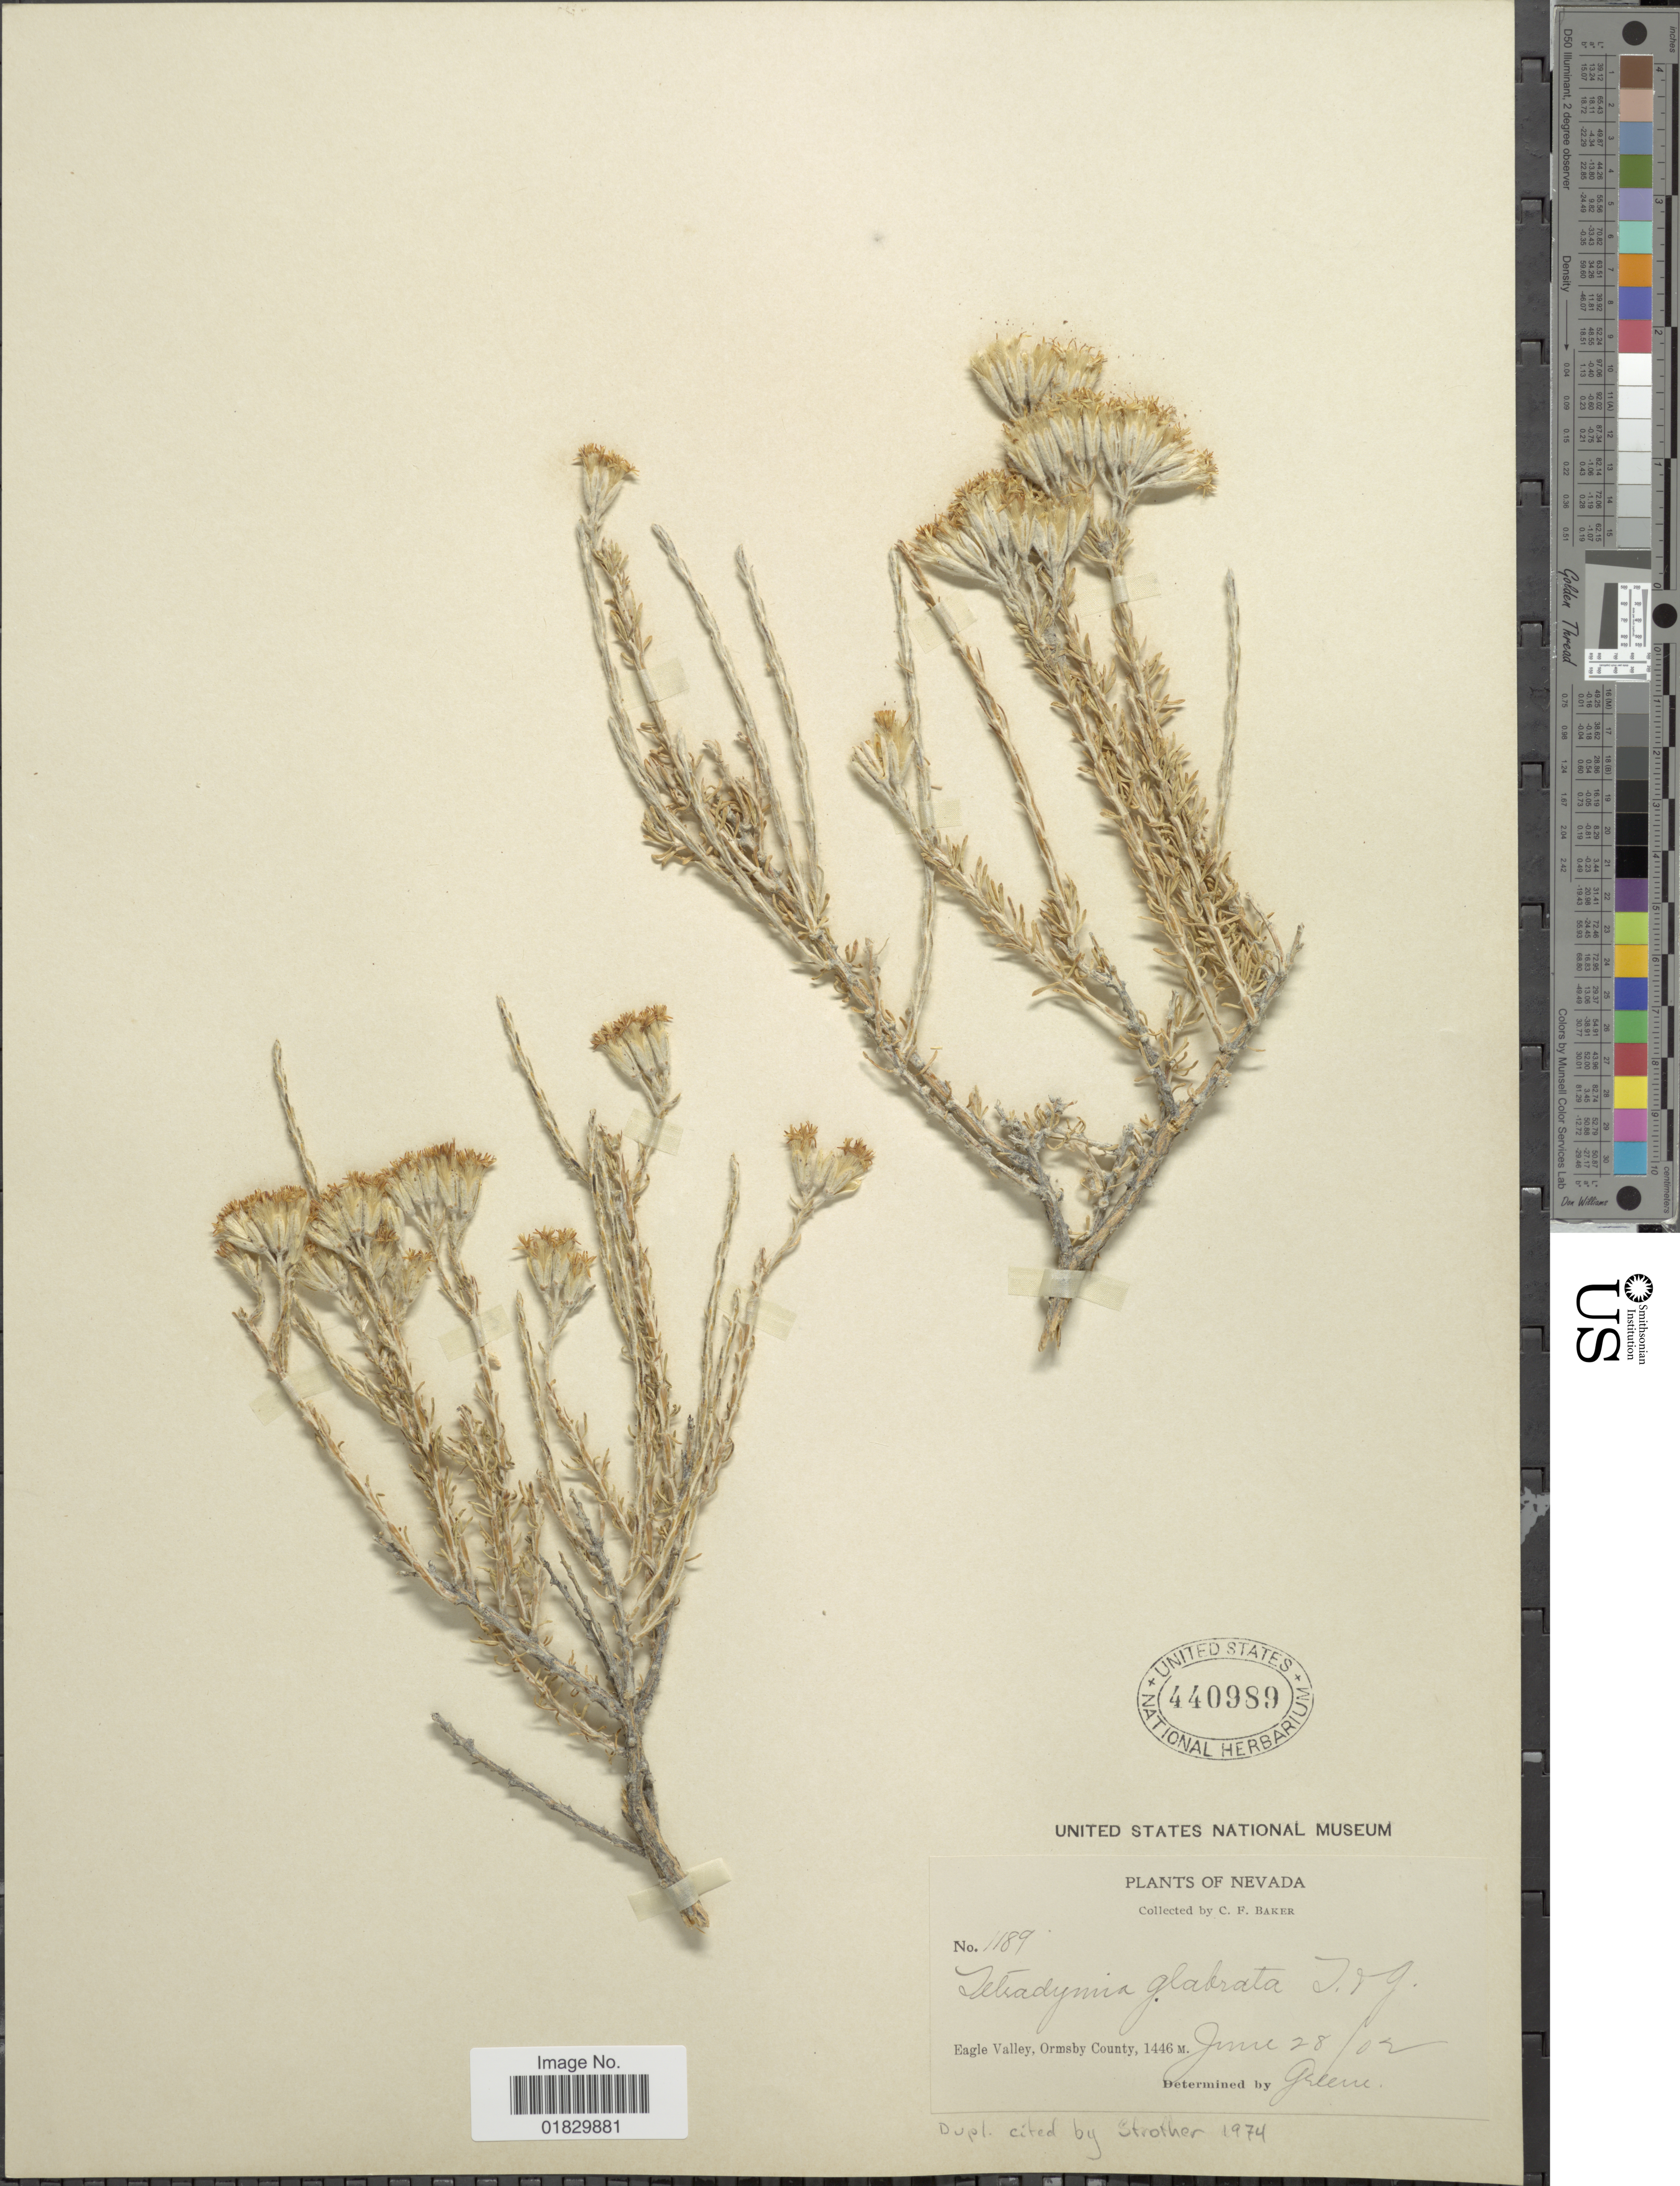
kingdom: Plantae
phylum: Tracheophyta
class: Magnoliopsida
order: Asterales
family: Asteraceae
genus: Tetradymia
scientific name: Tetradymia glabrata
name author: Torr. & A. Gray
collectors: C. F. Baker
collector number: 1189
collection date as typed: Transcribed d/m/y: 28/6/2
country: United States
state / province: Nevada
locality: Eagle Valley, Ormsby County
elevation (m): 1446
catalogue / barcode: US 440989